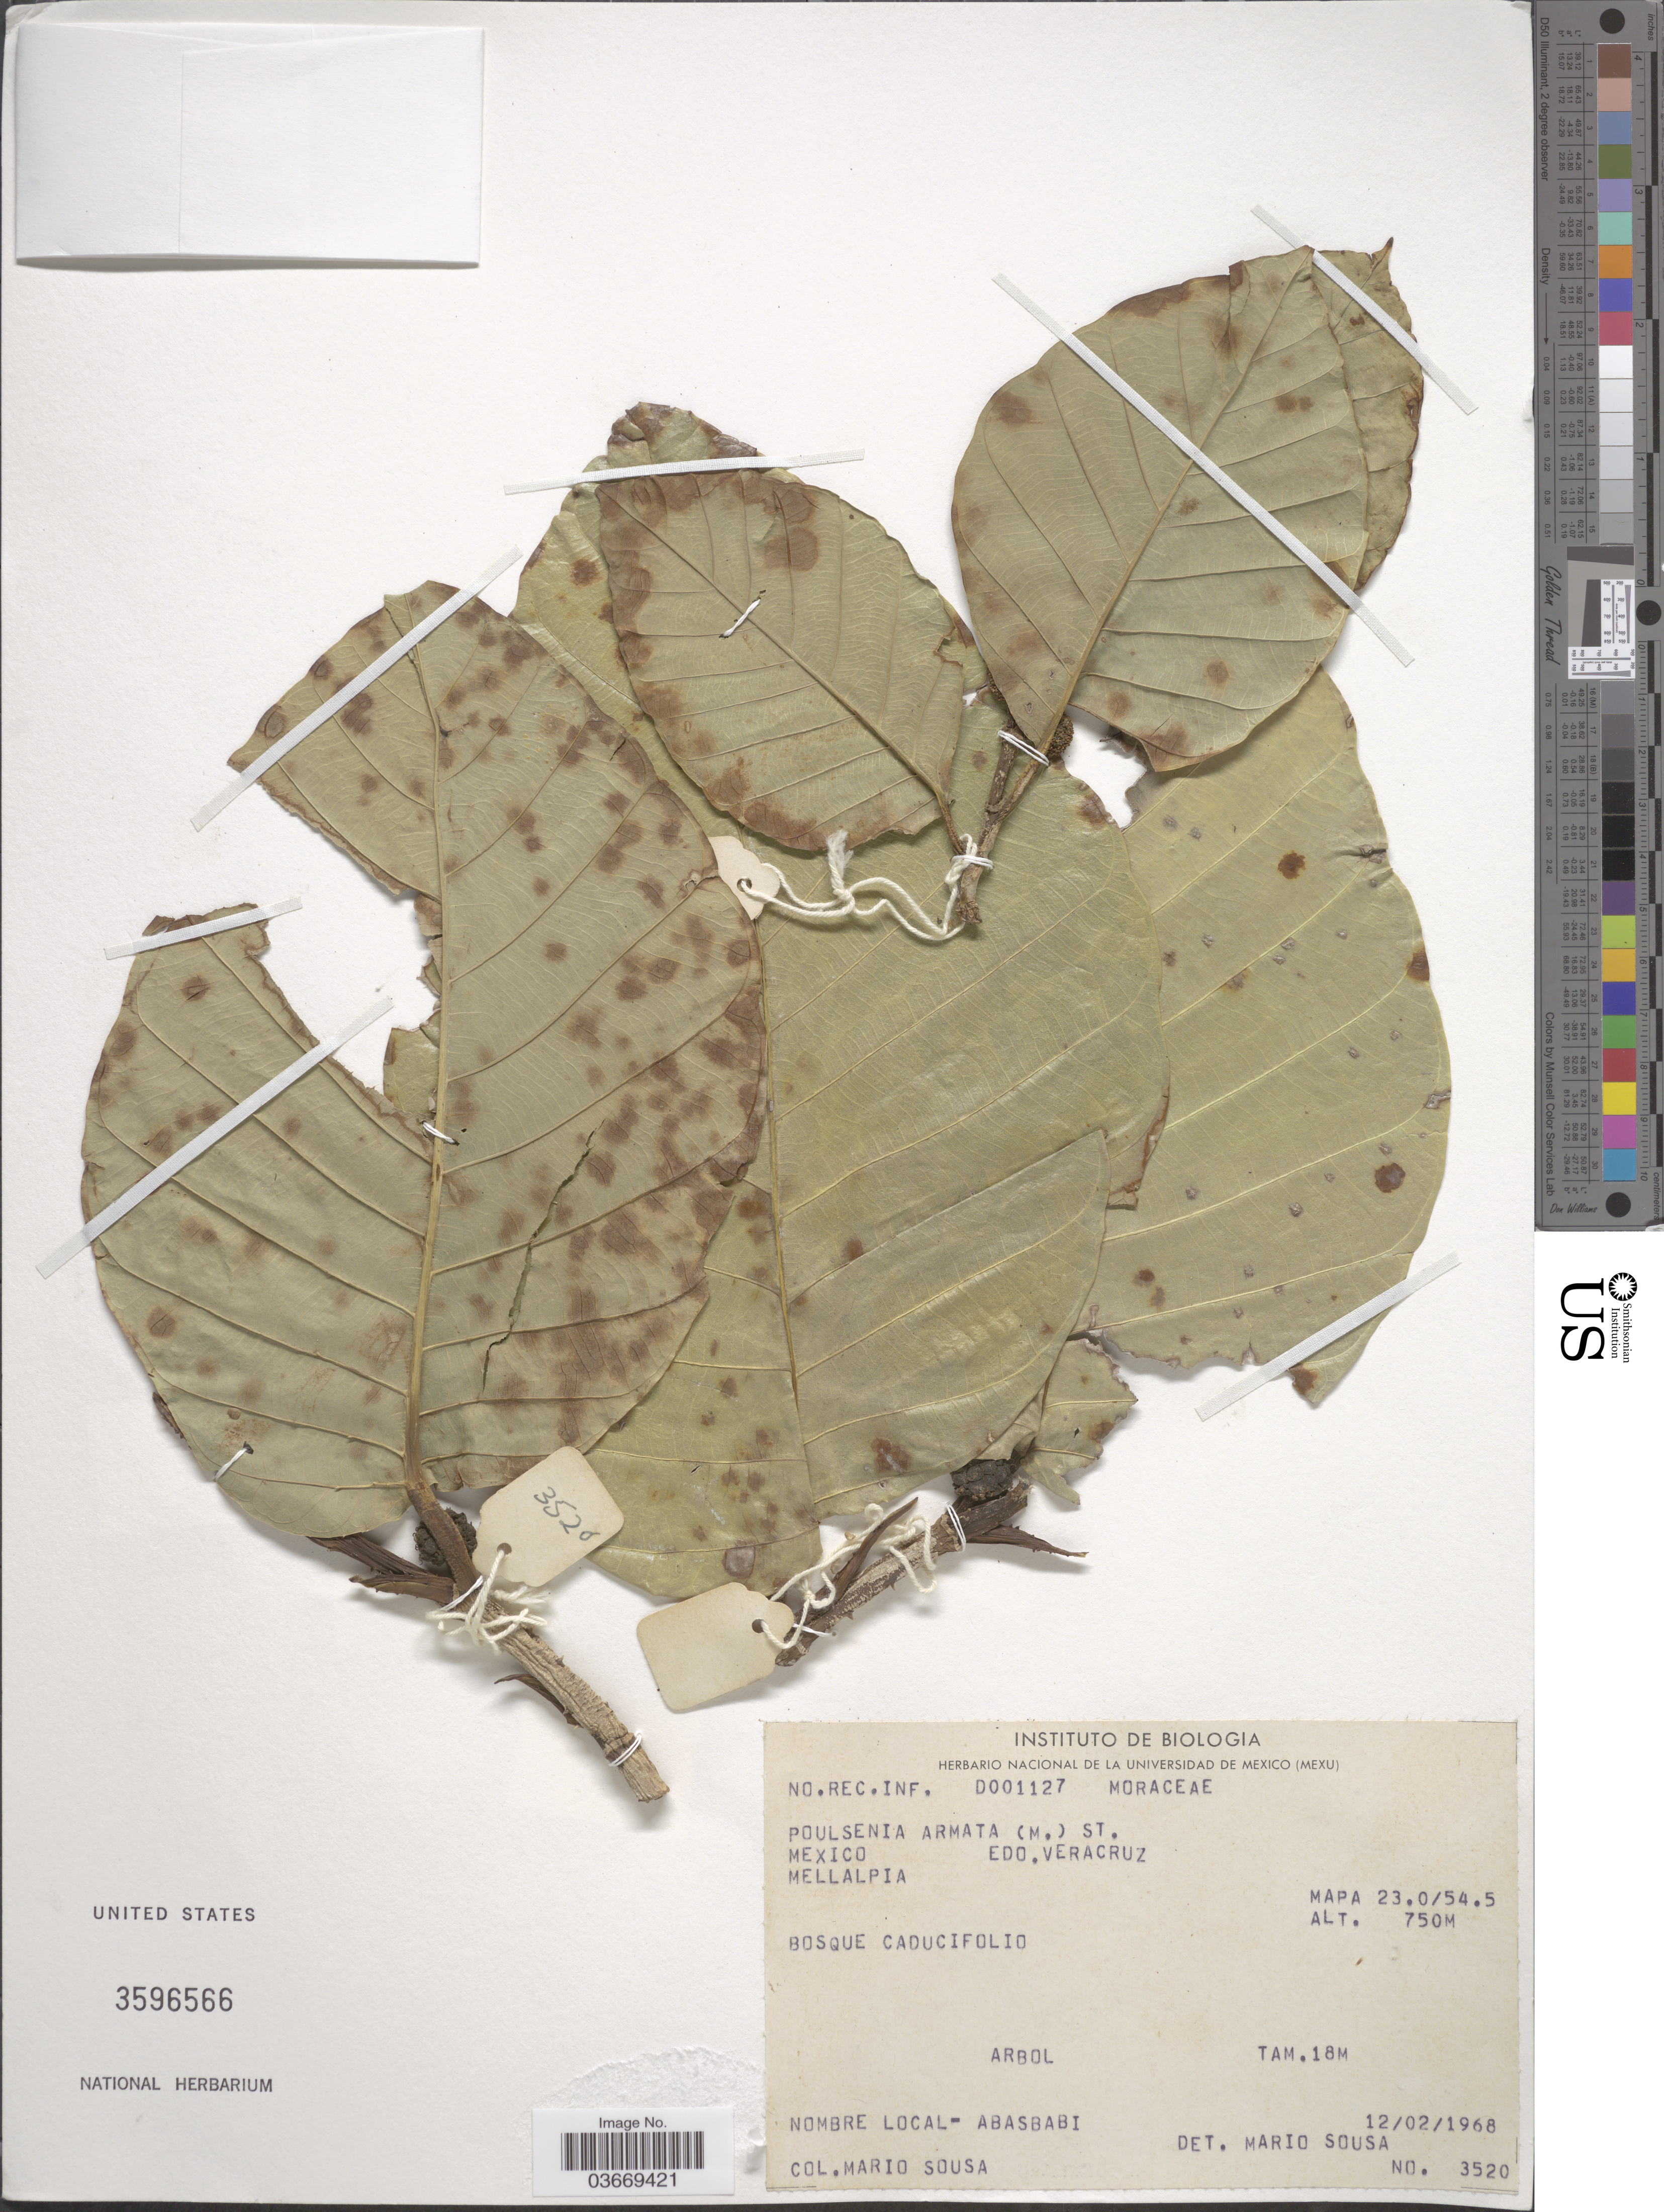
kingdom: Plantae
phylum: Tracheophyta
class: Magnoliopsida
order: Rosales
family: Moraceae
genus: Poulsenia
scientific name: Poulsenia armata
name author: (Miq.) Standl.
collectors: M. Sousa S.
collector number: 3520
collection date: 1968-02-12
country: Mexico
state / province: Veracruz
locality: Edo. Veracruz. Mellalpia, Mapa 23.0/54.5.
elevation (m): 750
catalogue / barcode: US 3596566